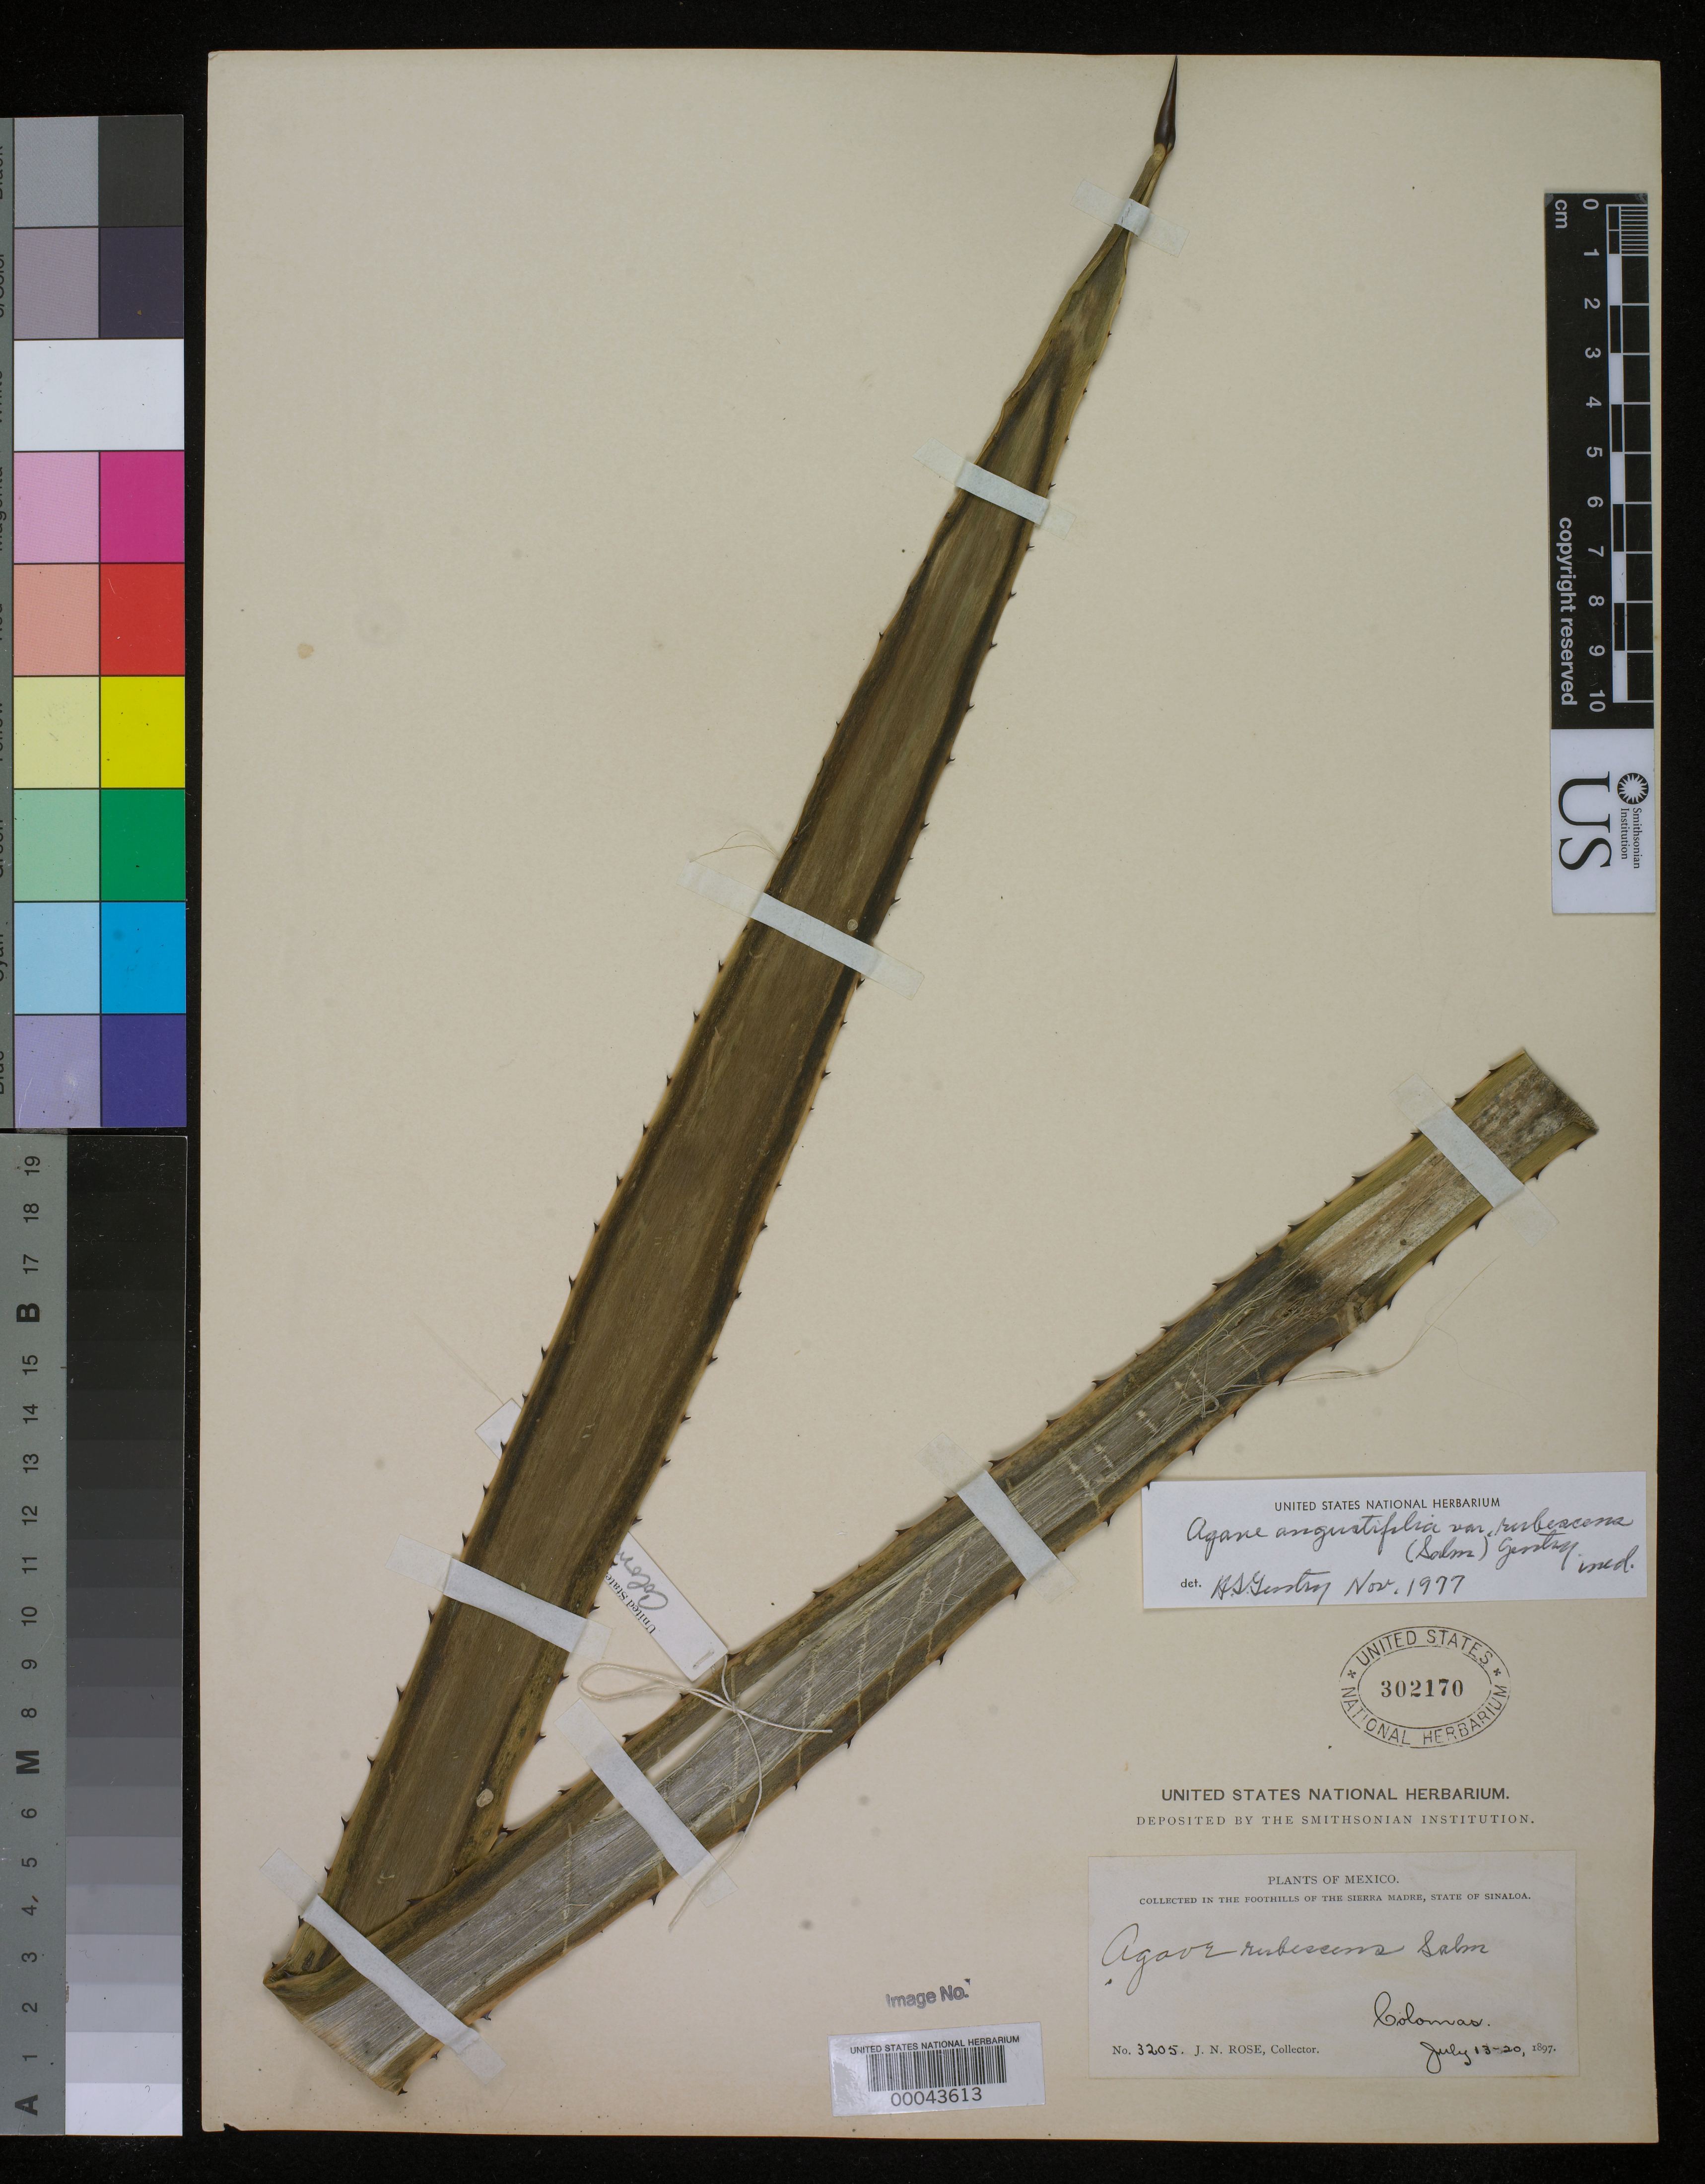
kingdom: Plantae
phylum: Tracheophyta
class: Liliopsida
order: Asparagales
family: Asparagaceae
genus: Agave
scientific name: Agave angustifolia var. rubescens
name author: (Salm-Dyck) Gentry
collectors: J. N. Rose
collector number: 3205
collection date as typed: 13 Jul 1897 to 20 Jul 1897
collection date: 1897-07-13/1897-07-20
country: Mexico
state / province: Sinaloa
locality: In the foothills of the Sierra Madre; colomas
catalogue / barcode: US 302170